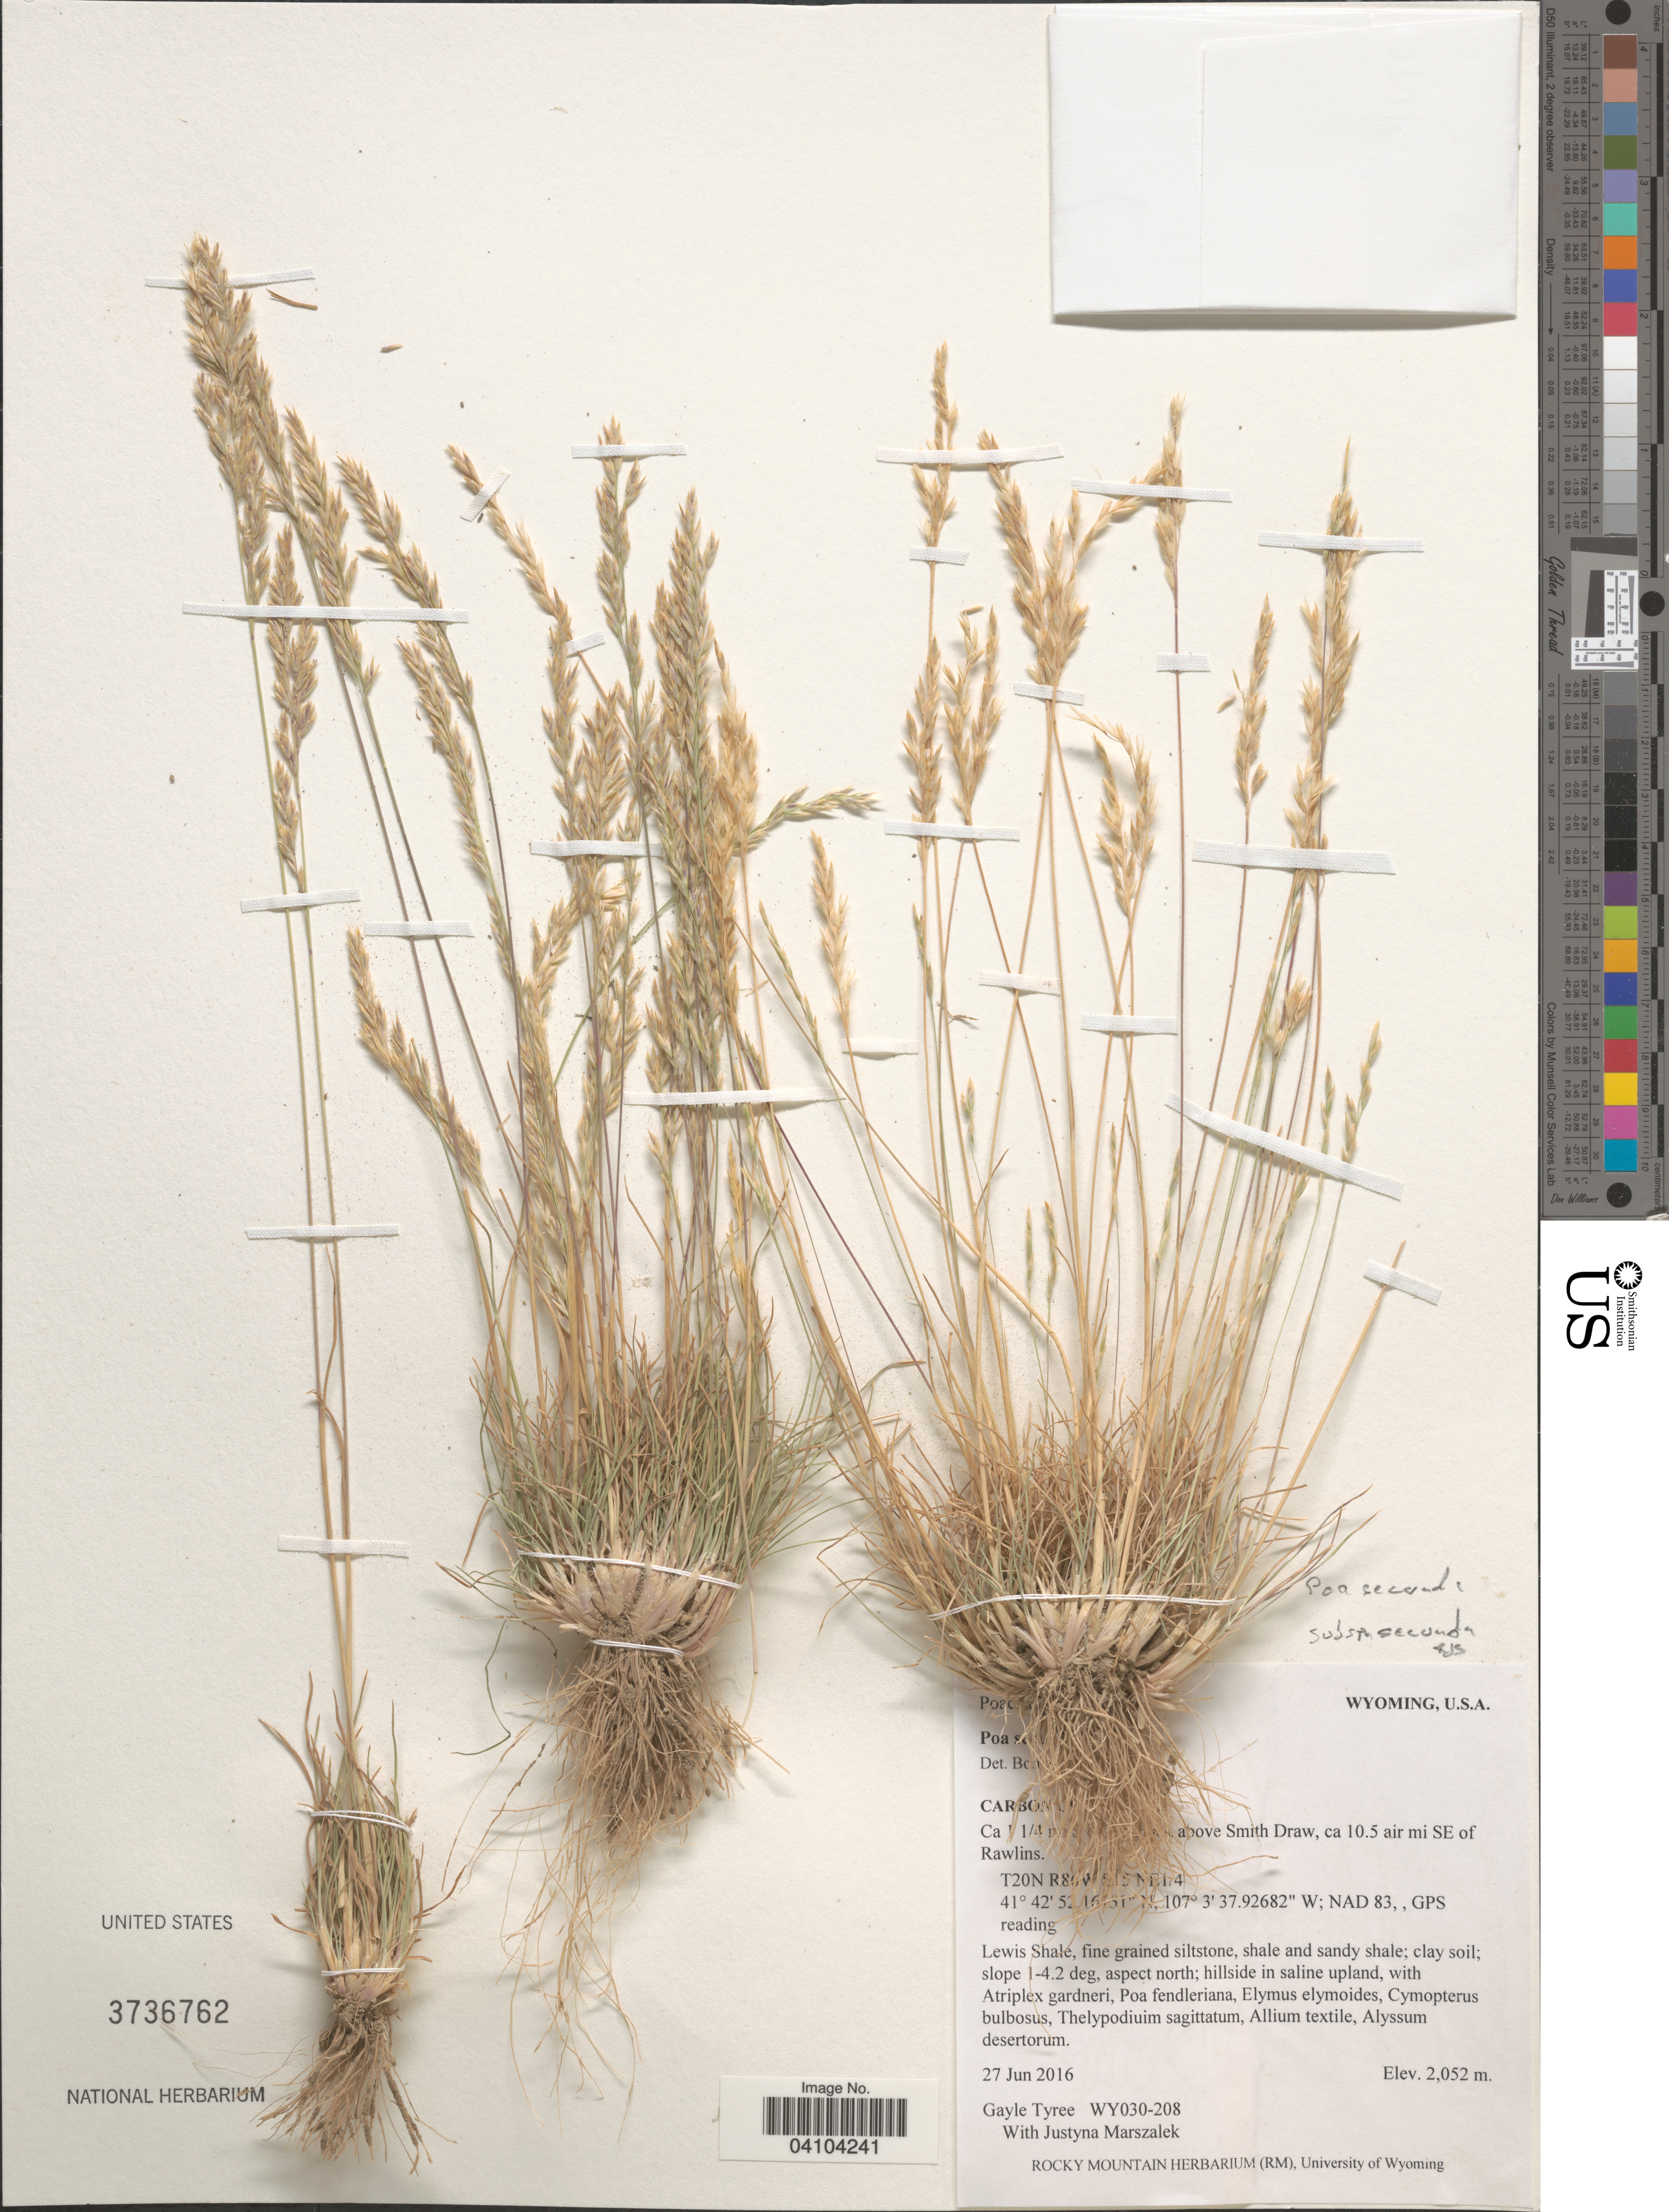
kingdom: Plantae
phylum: Tracheophyta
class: Liliopsida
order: Poales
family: Poaceae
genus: Poa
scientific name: Poa secunda subsp. secunda var. secunda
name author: J. Presl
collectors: G. Tyree & J. Marszalek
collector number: WY030-208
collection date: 2016-06-27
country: United States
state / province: Wyoming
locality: Ca 1 ¼ [illegible text] above Smith Draw, ca 10.5 air mi SE of Rawlins. T20N R80W [illegible text] NE¼. NAD 83, GPS.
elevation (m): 2052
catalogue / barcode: US 3736762